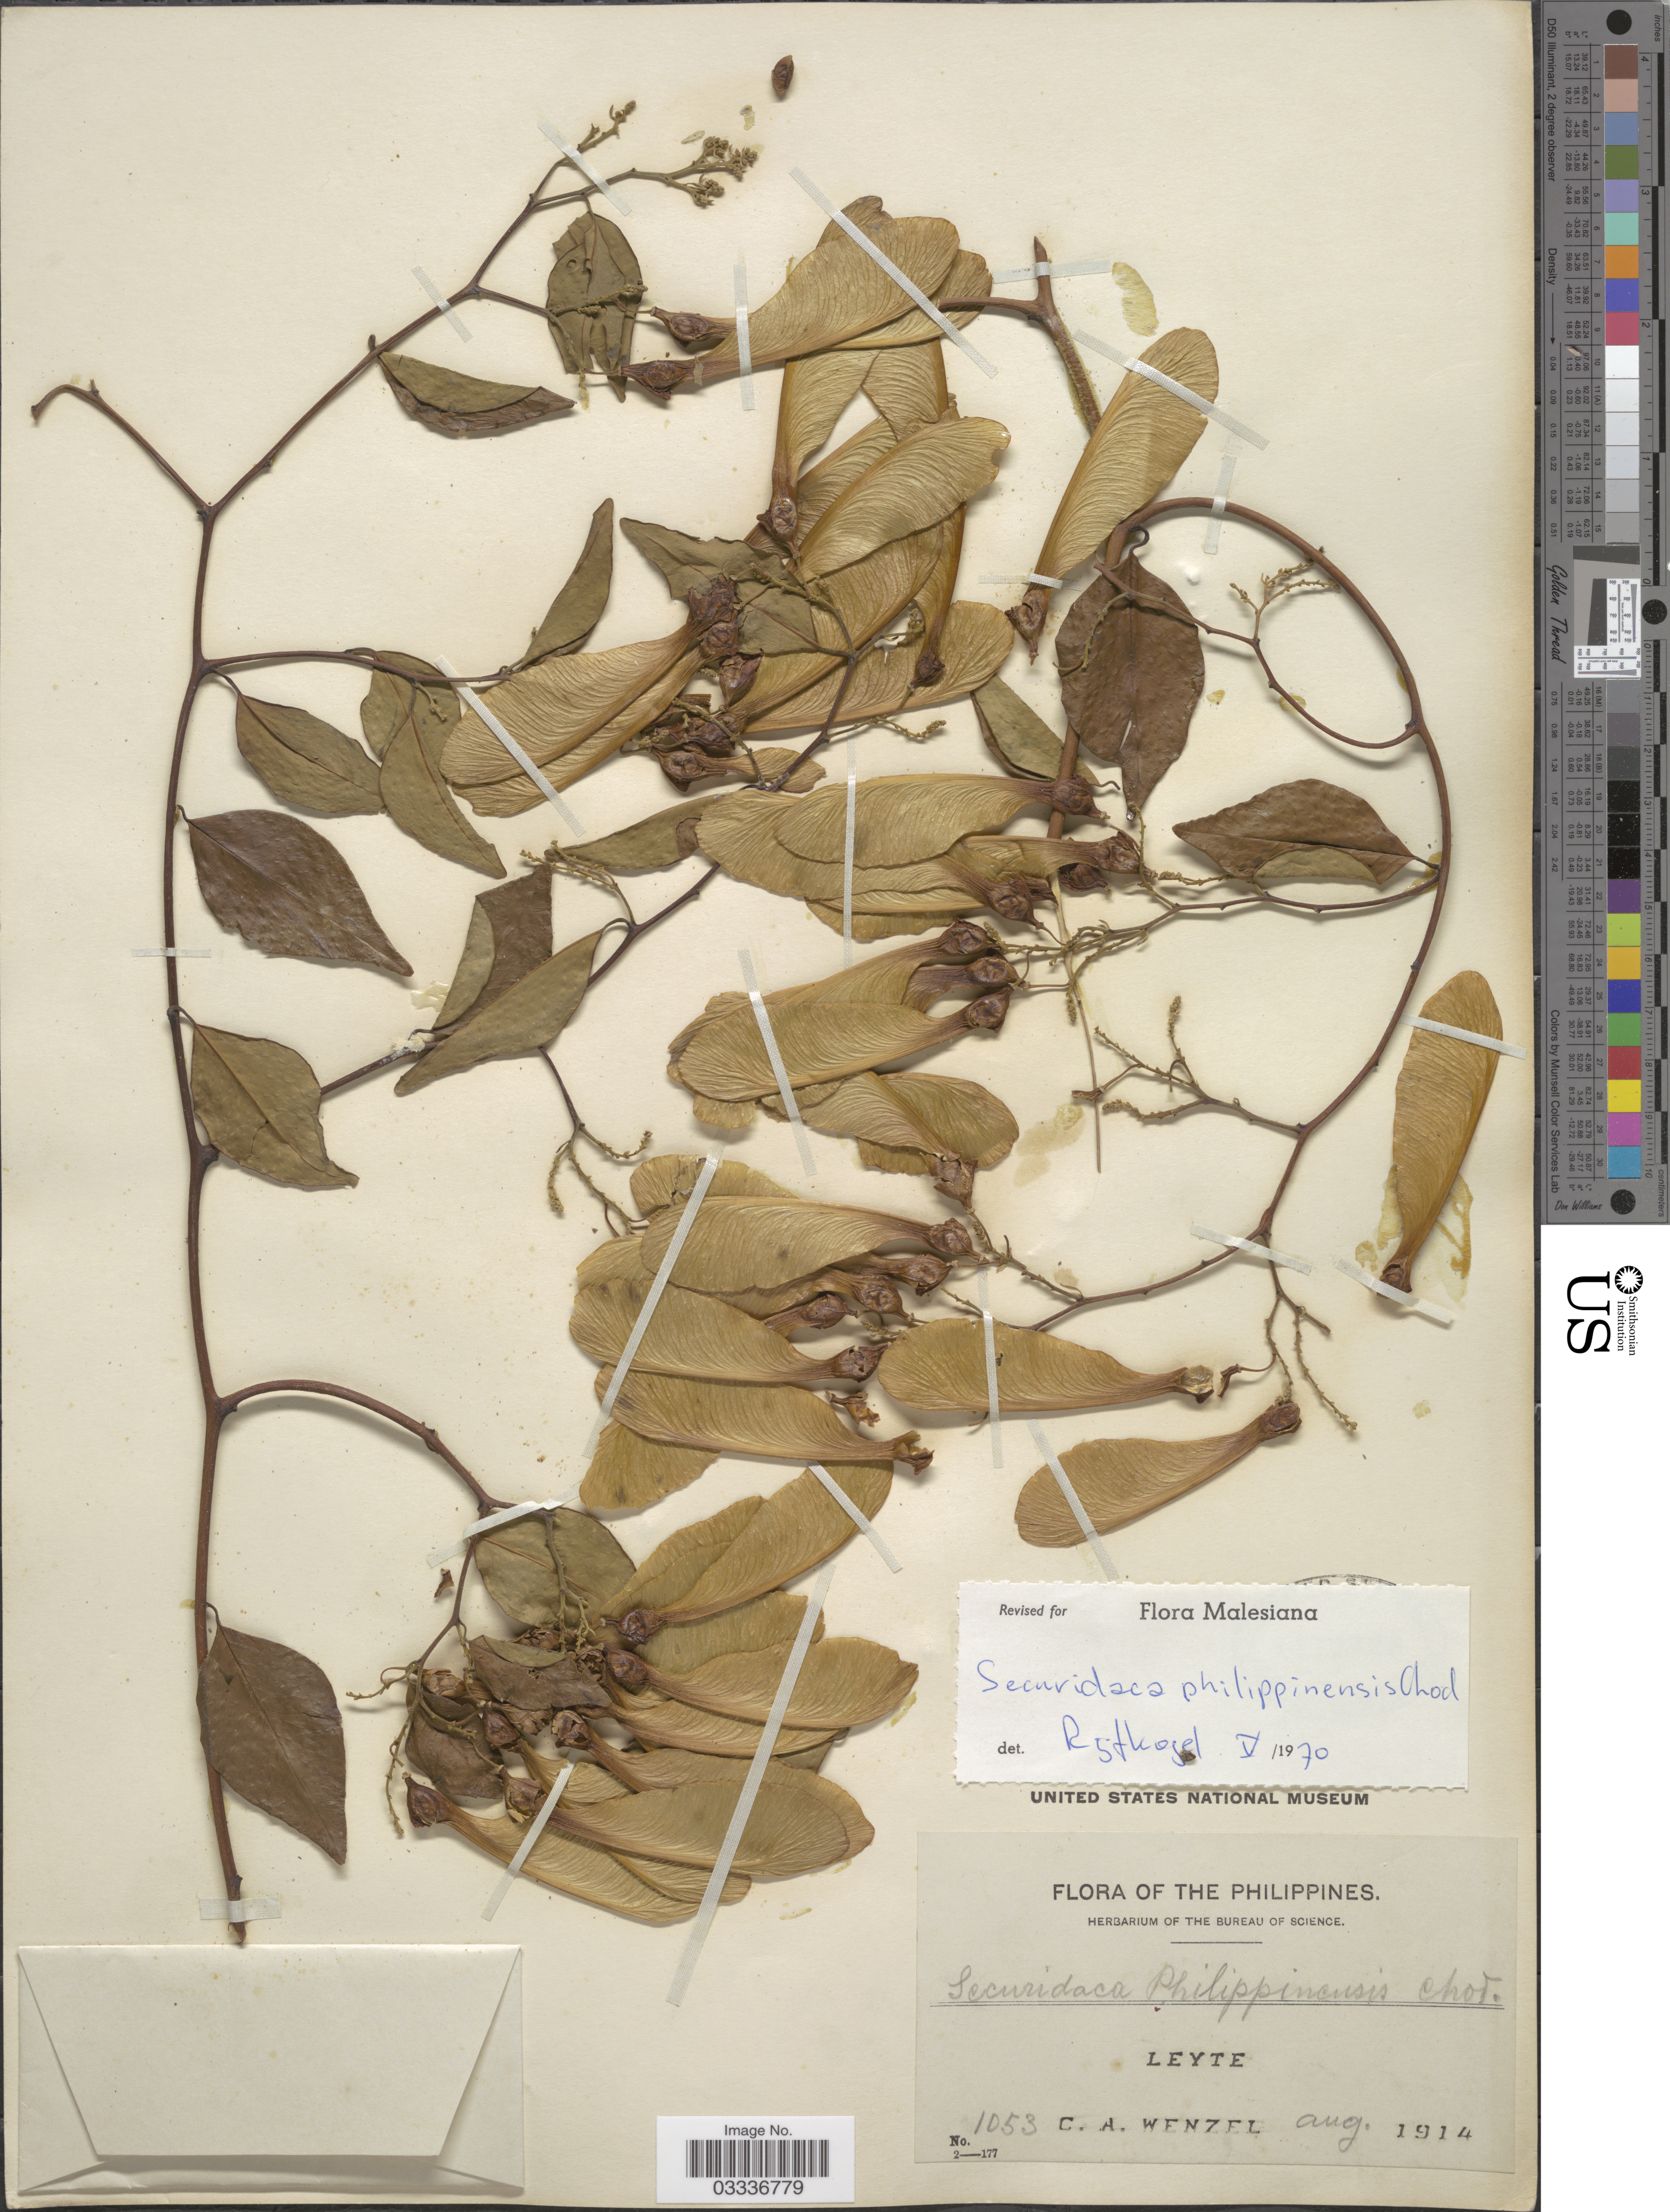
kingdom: Plantae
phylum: Tracheophyta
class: Magnoliopsida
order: Fabales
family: Polygalaceae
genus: Securidaca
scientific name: Securidaca philippinensis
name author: Chodat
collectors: C. Wenzel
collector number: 1053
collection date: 1914-08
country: Philippines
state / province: Eastern Visayas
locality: Leyte.